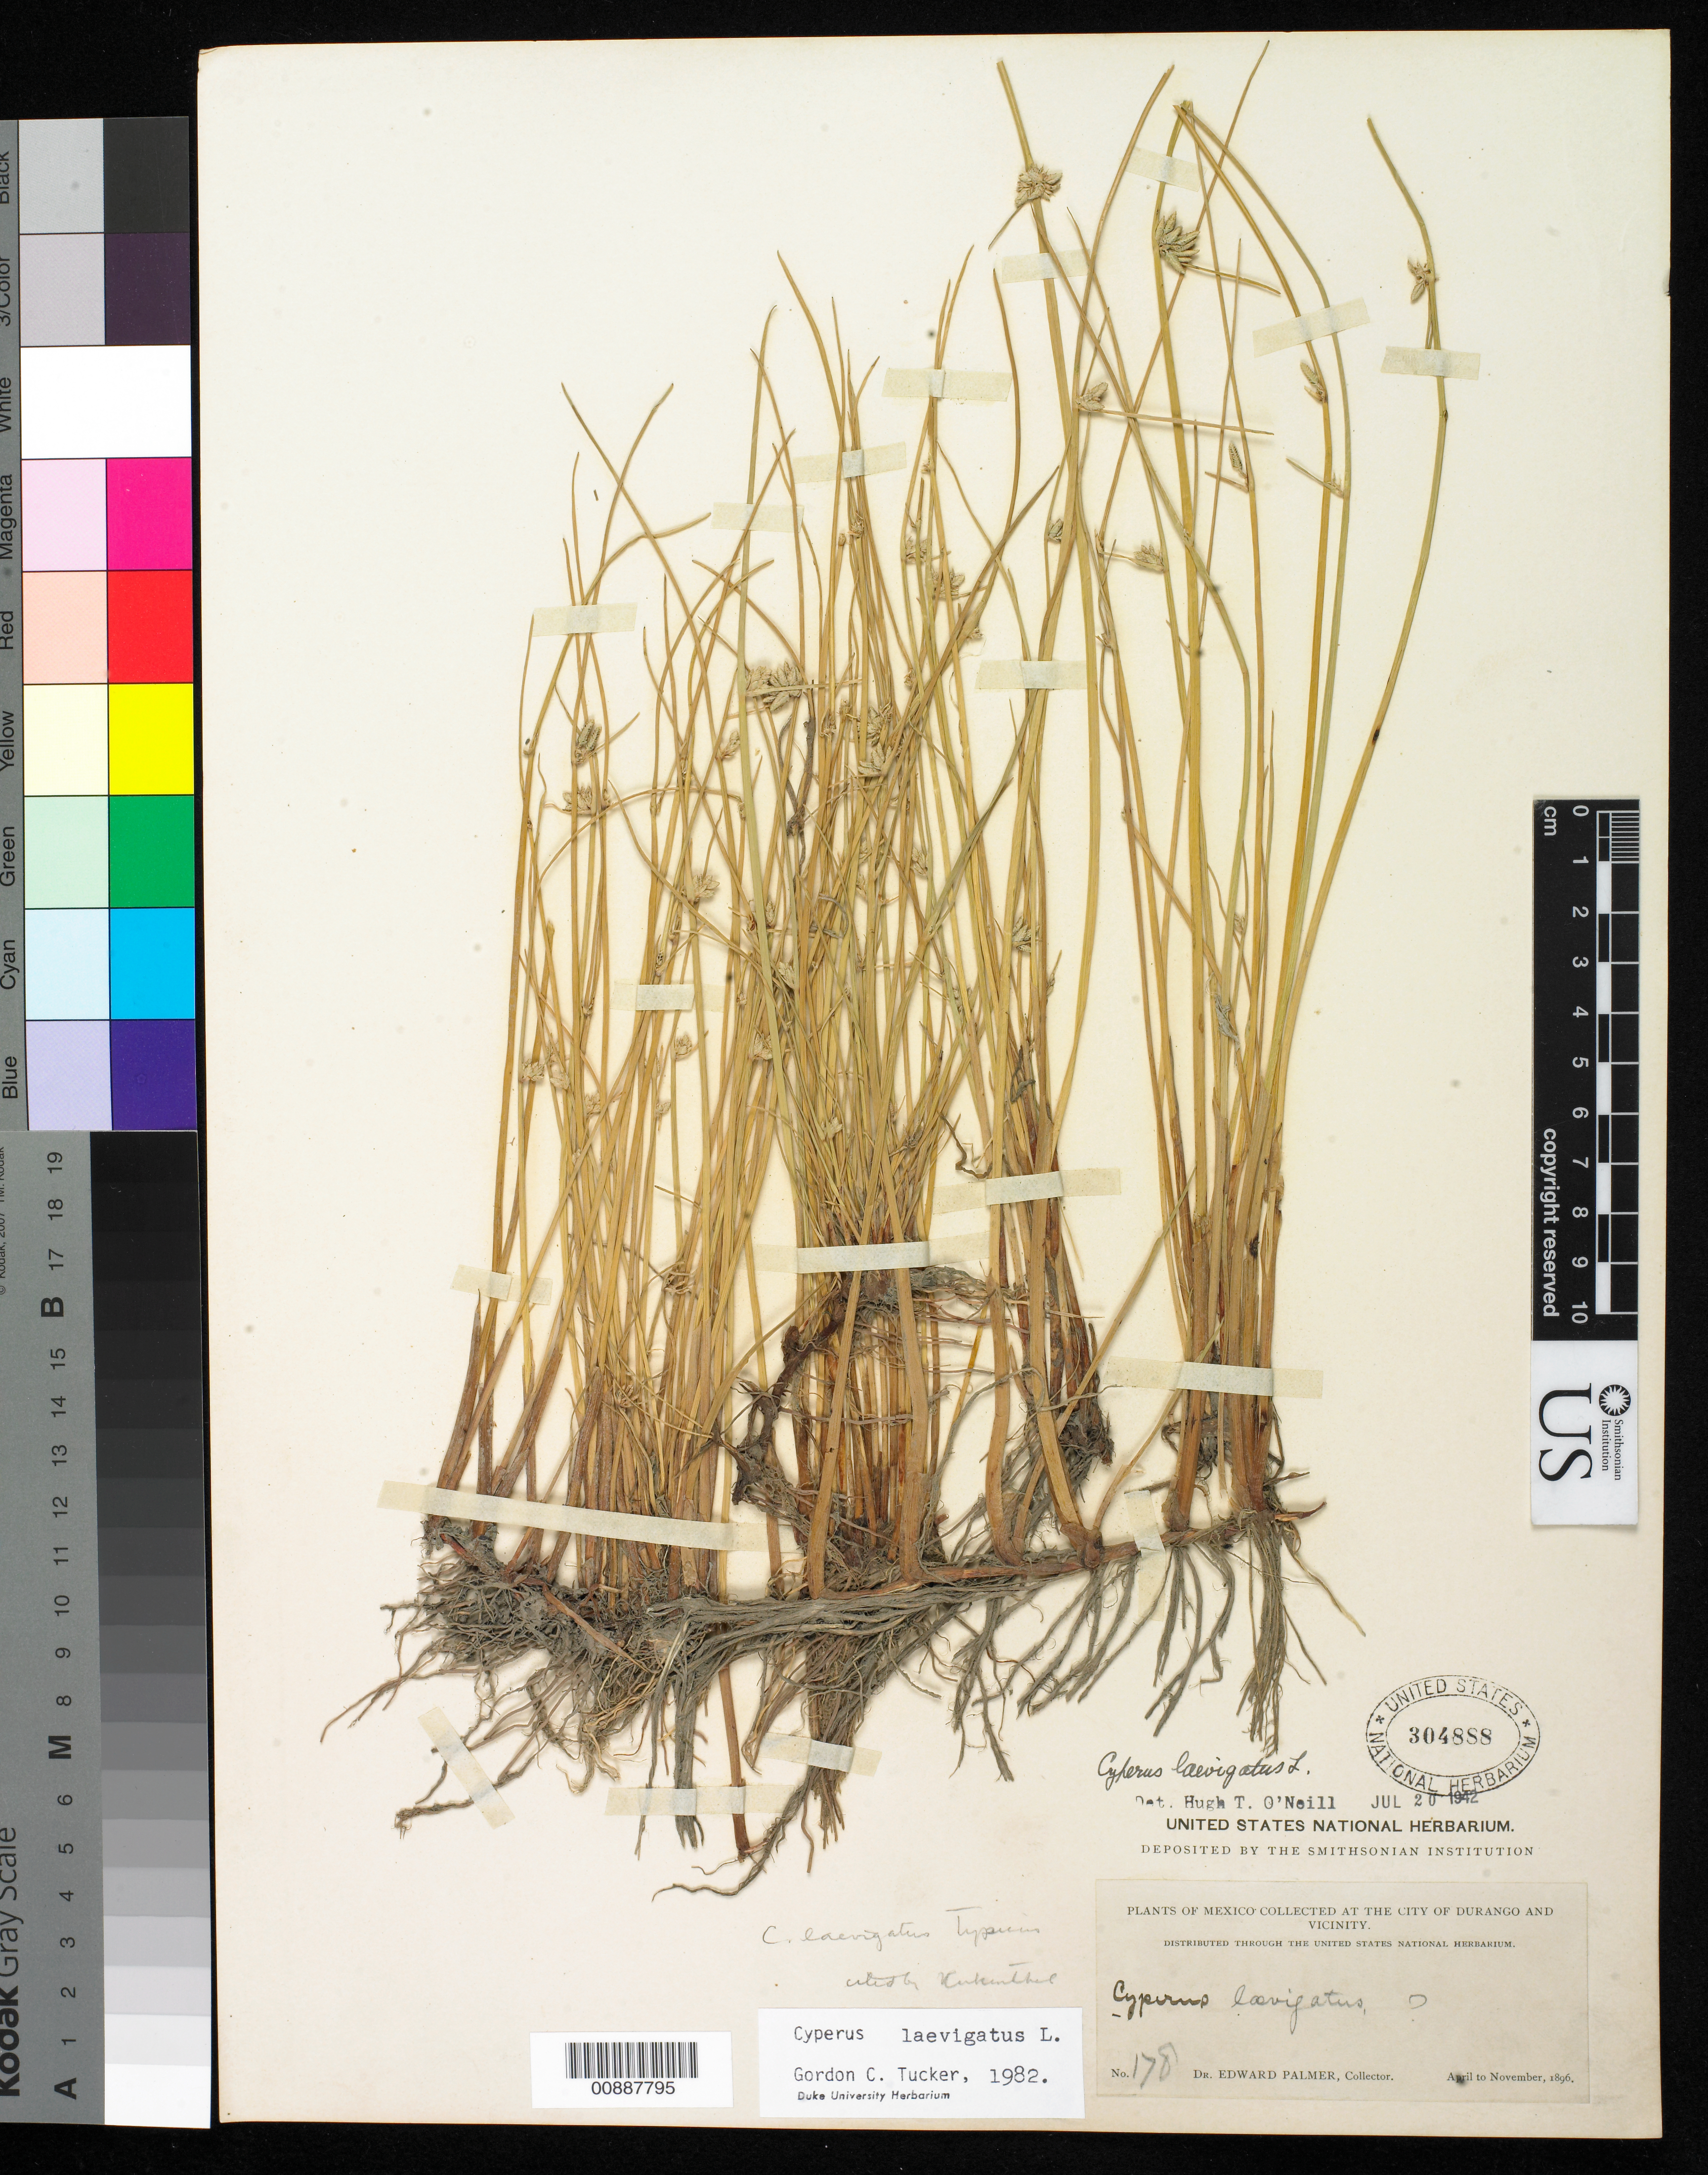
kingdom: Plantae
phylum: Tracheophyta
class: Liliopsida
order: Poales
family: Cyperaceae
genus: Cyperus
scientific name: Cyperus laevigatus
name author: L.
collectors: E. Palmer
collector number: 178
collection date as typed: Apr 1896 to -- Nov 1896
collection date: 1896-04/1896-11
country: Mexico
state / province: Durango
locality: City of Durango and vicinity.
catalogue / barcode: US 304888